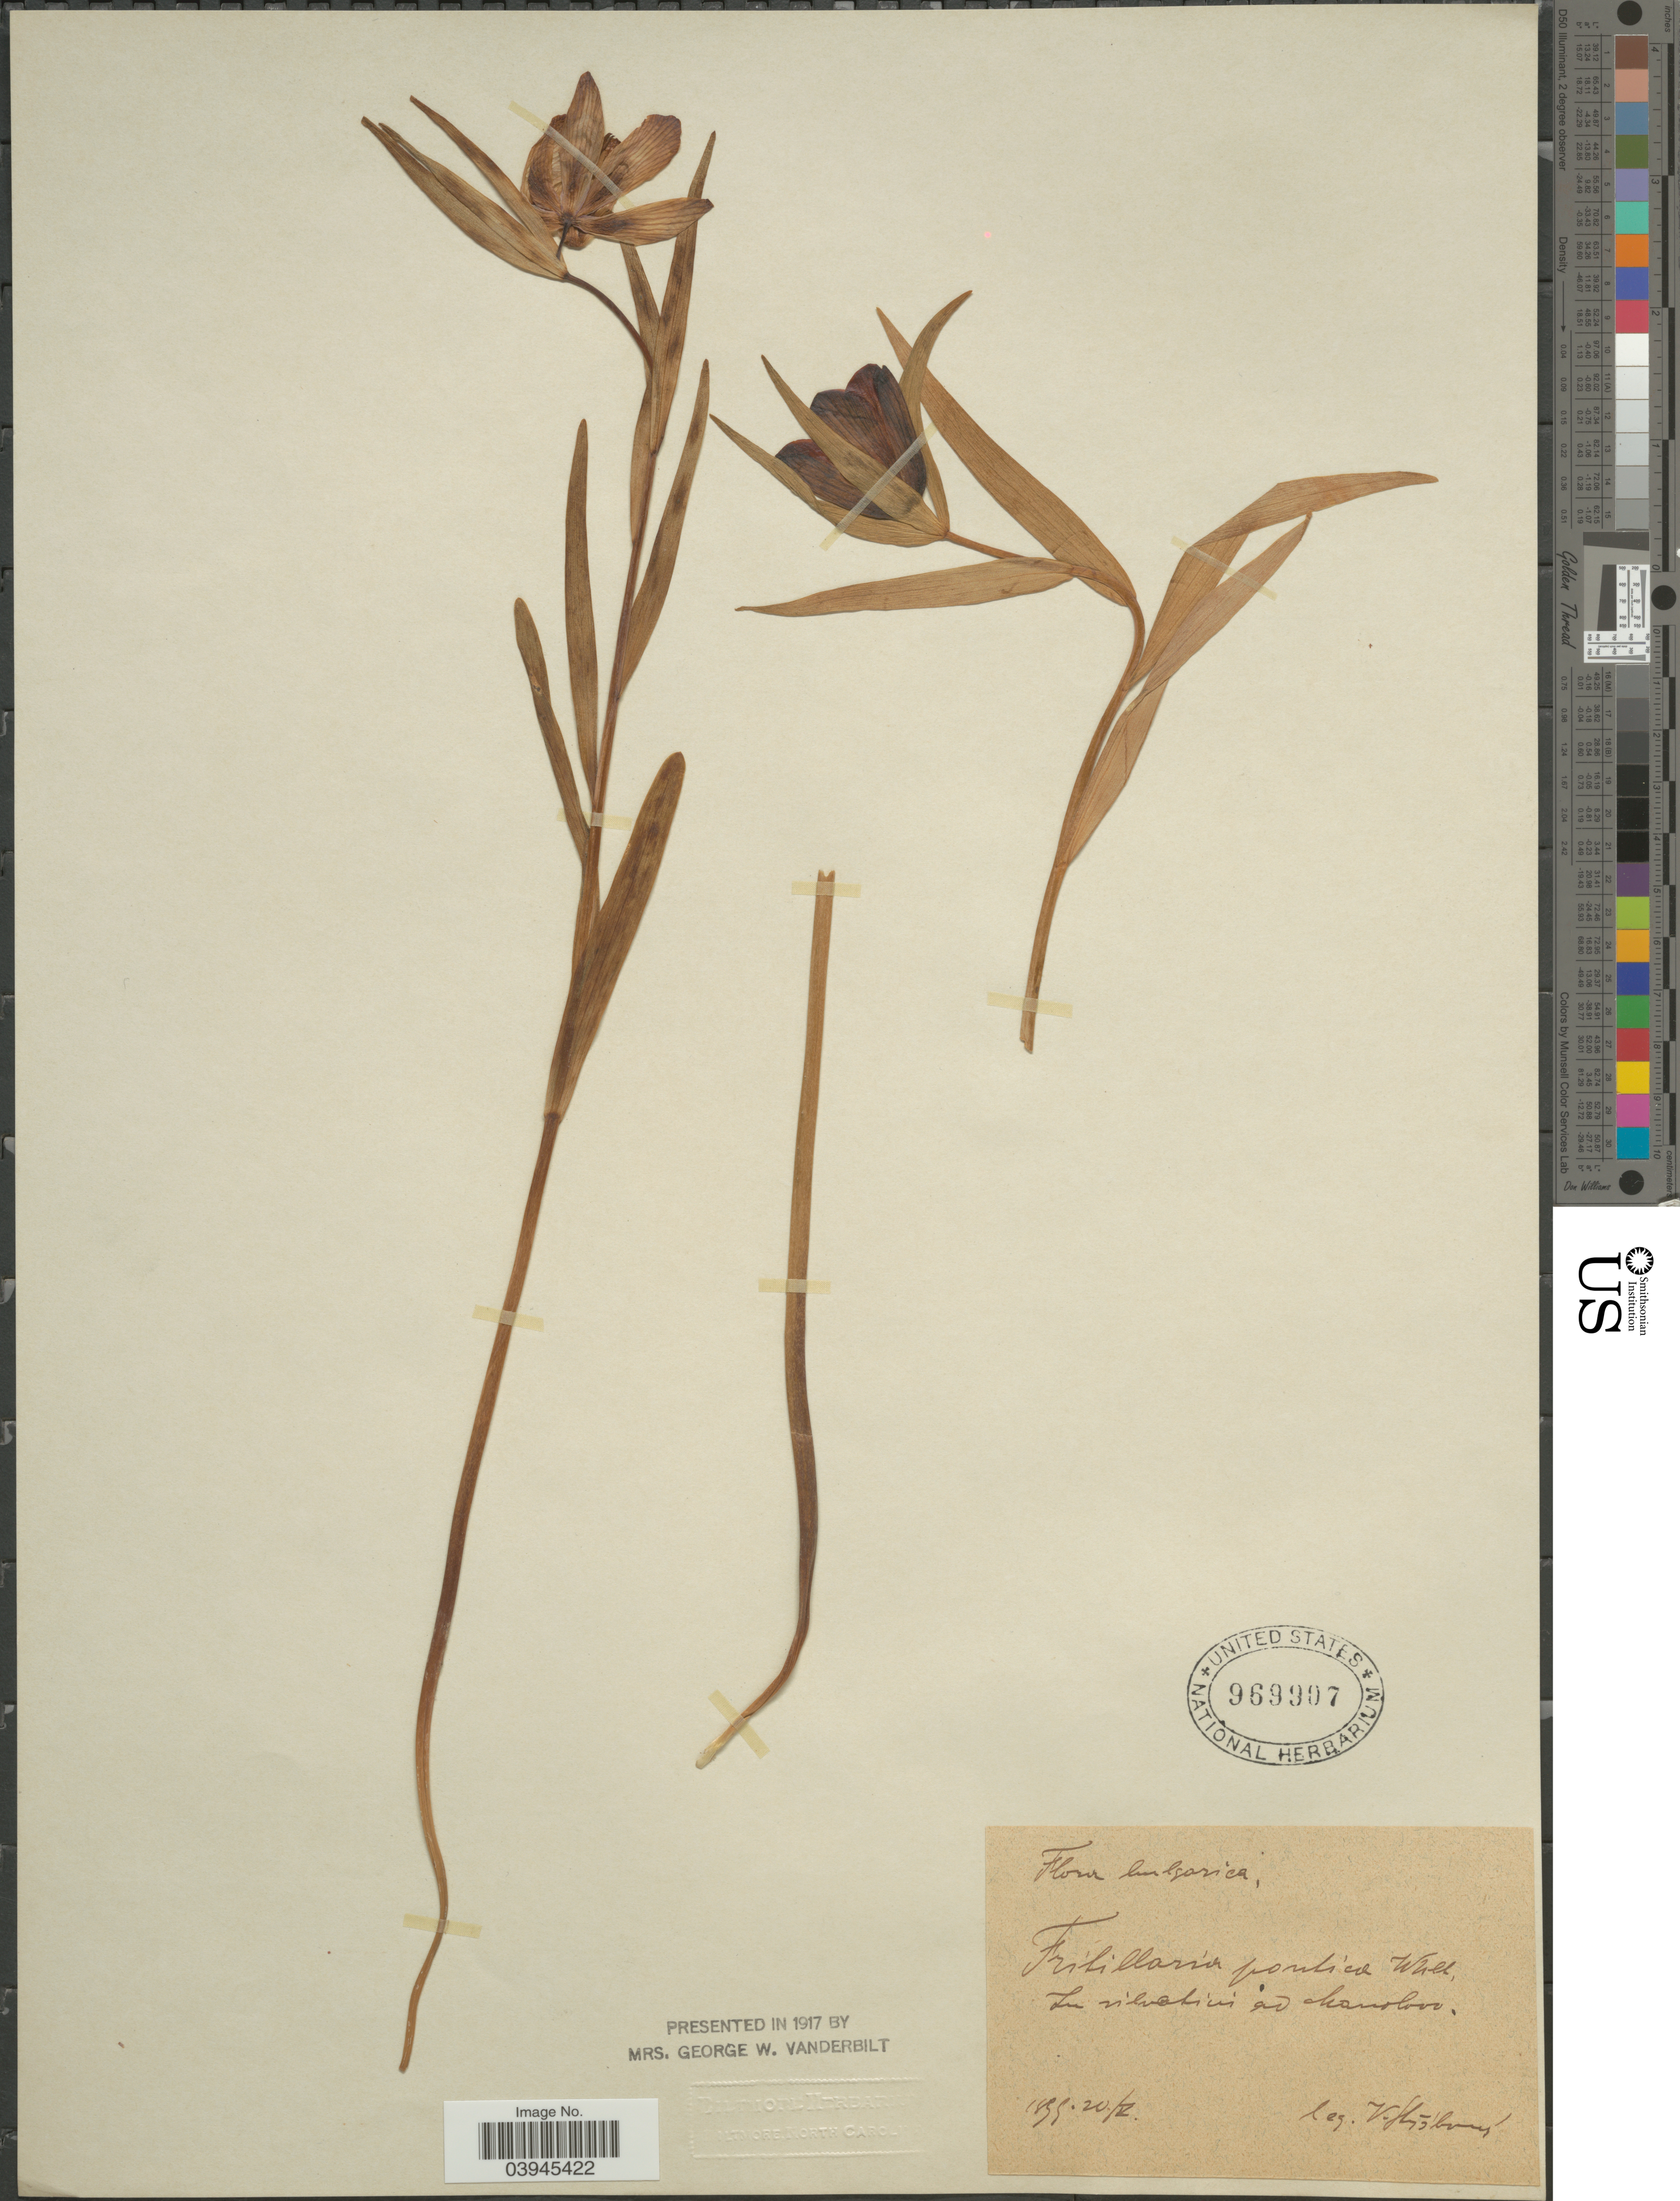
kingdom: Plantae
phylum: Tracheophyta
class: Liliopsida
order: Liliales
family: Liliaceae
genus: Fritillaria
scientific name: Fritillaria pontica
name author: Wahlenb.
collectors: V. Stribrny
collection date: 1899-05-20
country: Bulgaria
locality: In silvaticis ad Manolovo.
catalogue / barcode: US 969907